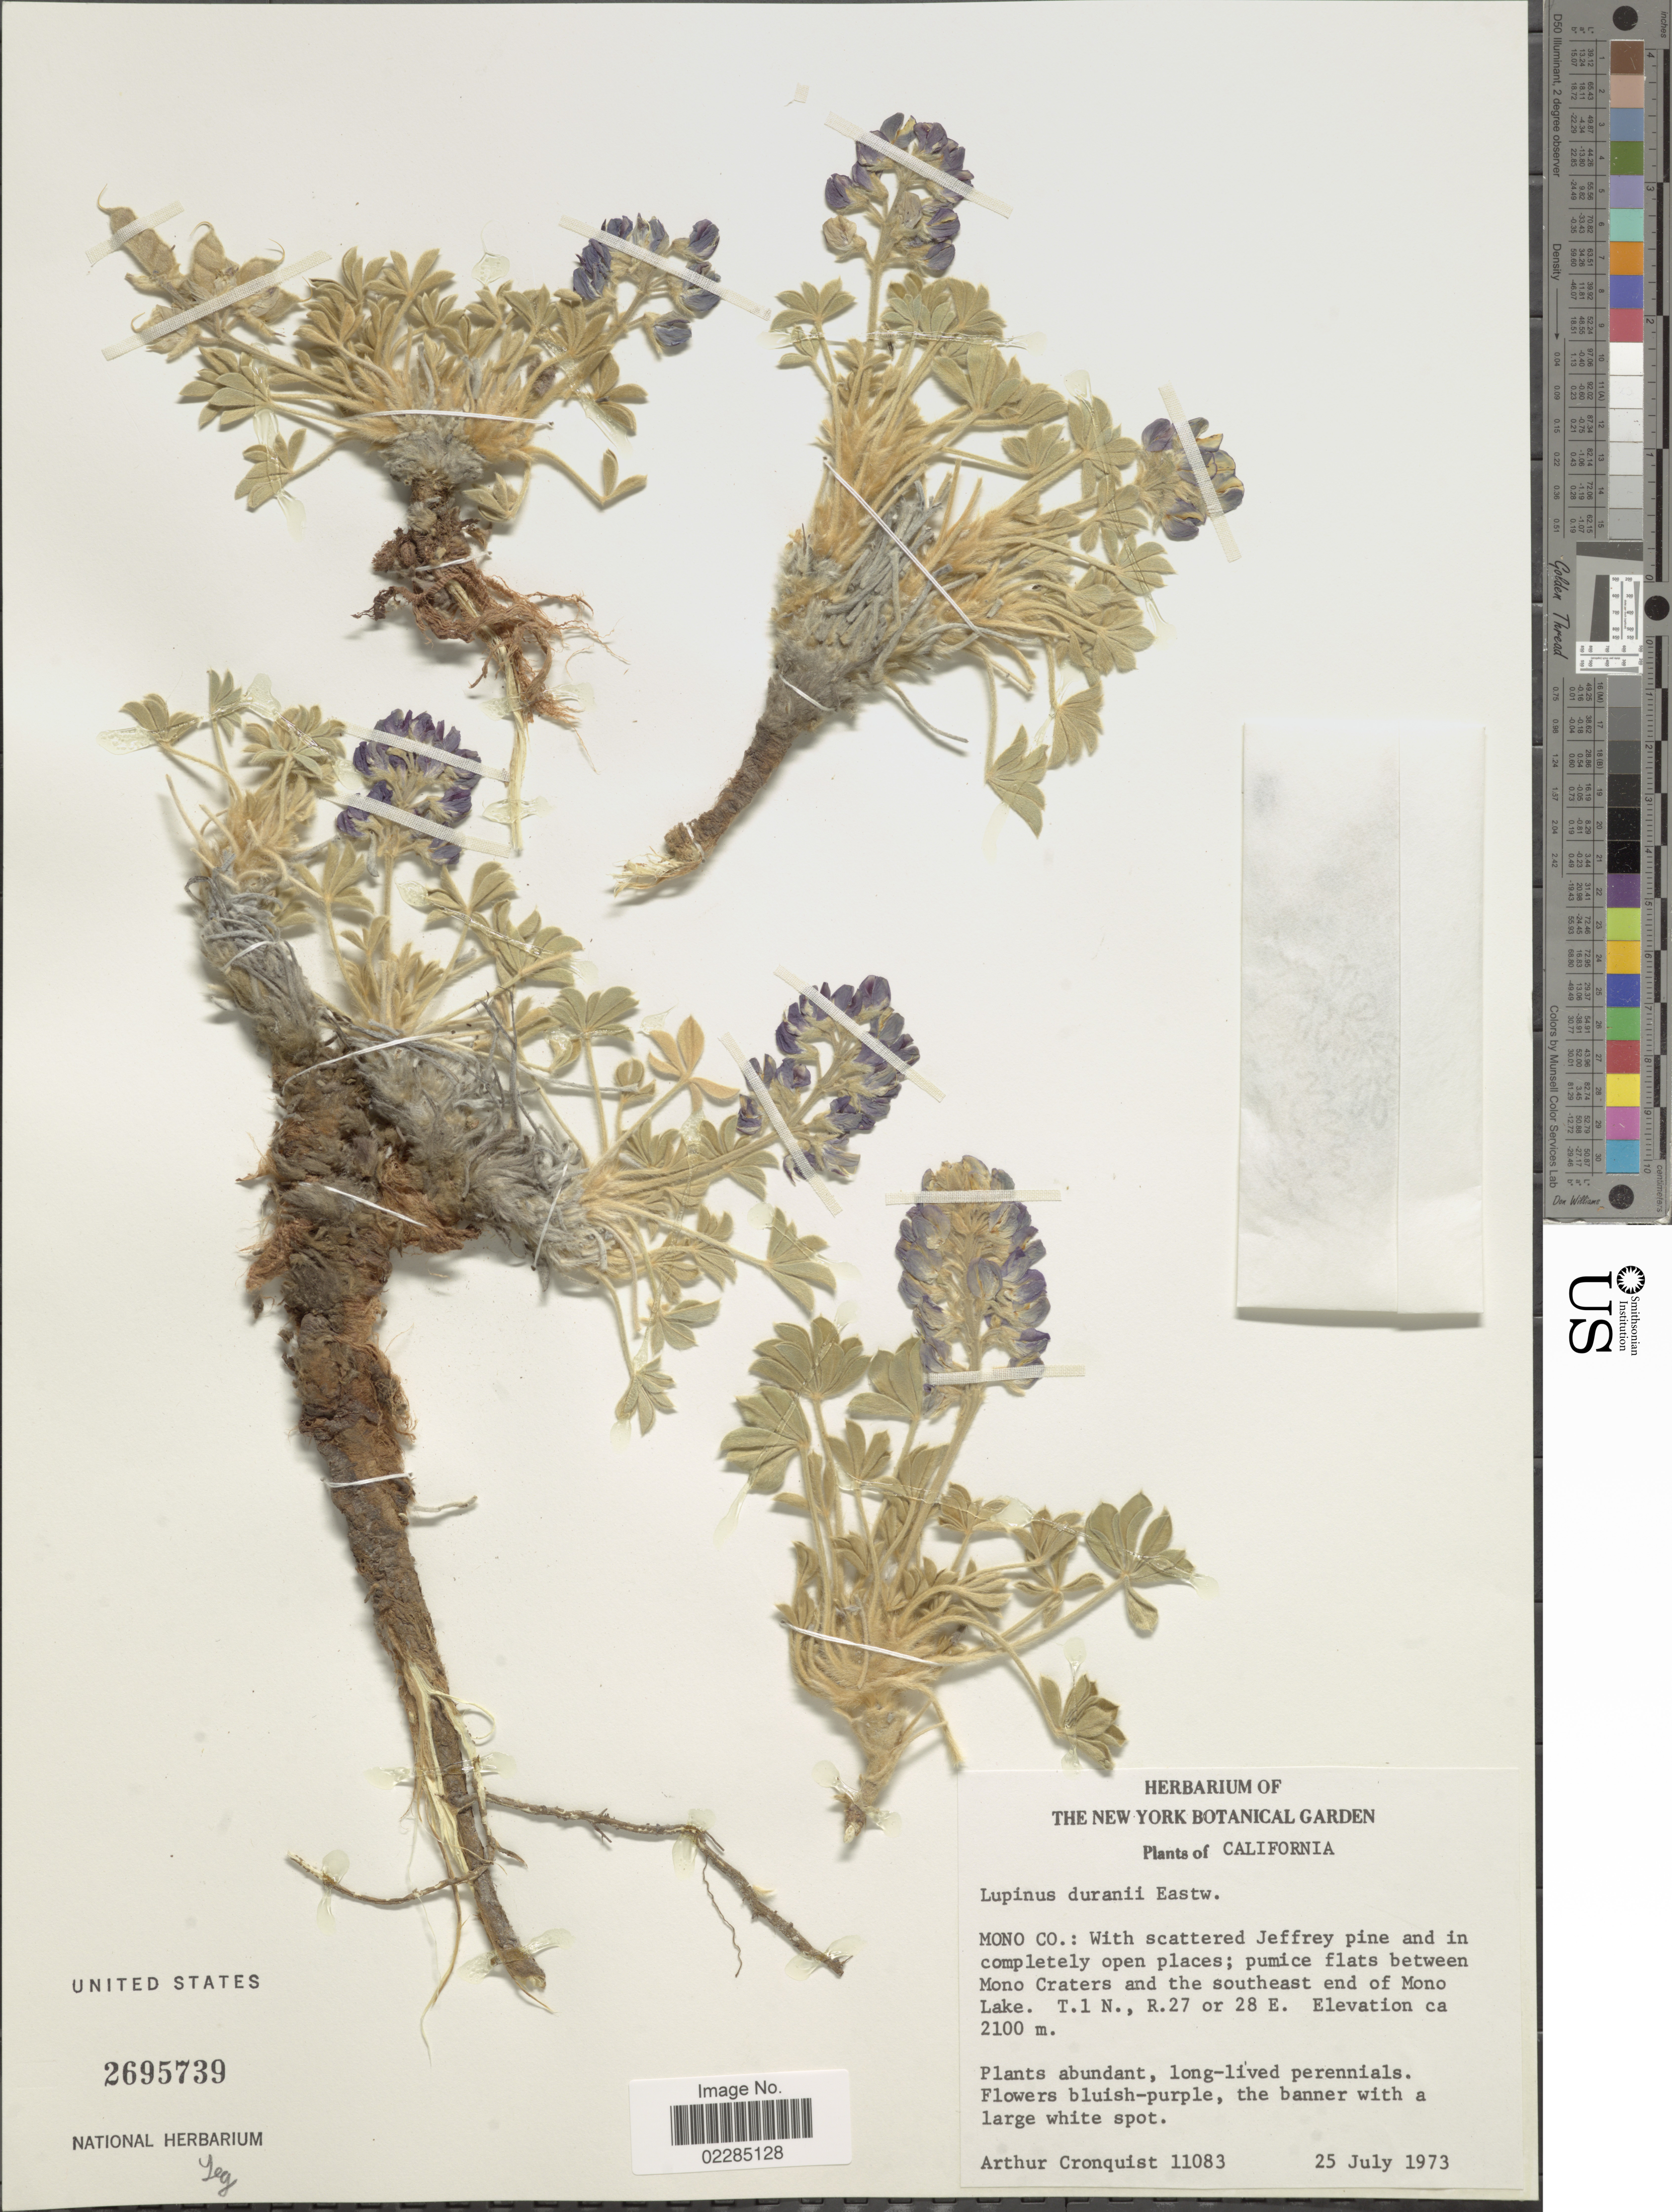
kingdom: Plantae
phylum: Tracheophyta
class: Magnoliopsida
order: Fabales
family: Fabaceae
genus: Lupinus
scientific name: Lupinus duranii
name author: Eastw.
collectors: A. J. Cronquist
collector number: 11083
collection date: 1973-07-25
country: United States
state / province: California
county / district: Mono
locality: Mono Co.: With scattered Jeffrey pine and in completely open places; pumice flats between Mono Craters and the southeast end of Mono Lake. T.1 N., R. 27 or 28 E.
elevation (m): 2100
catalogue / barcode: US 2695739